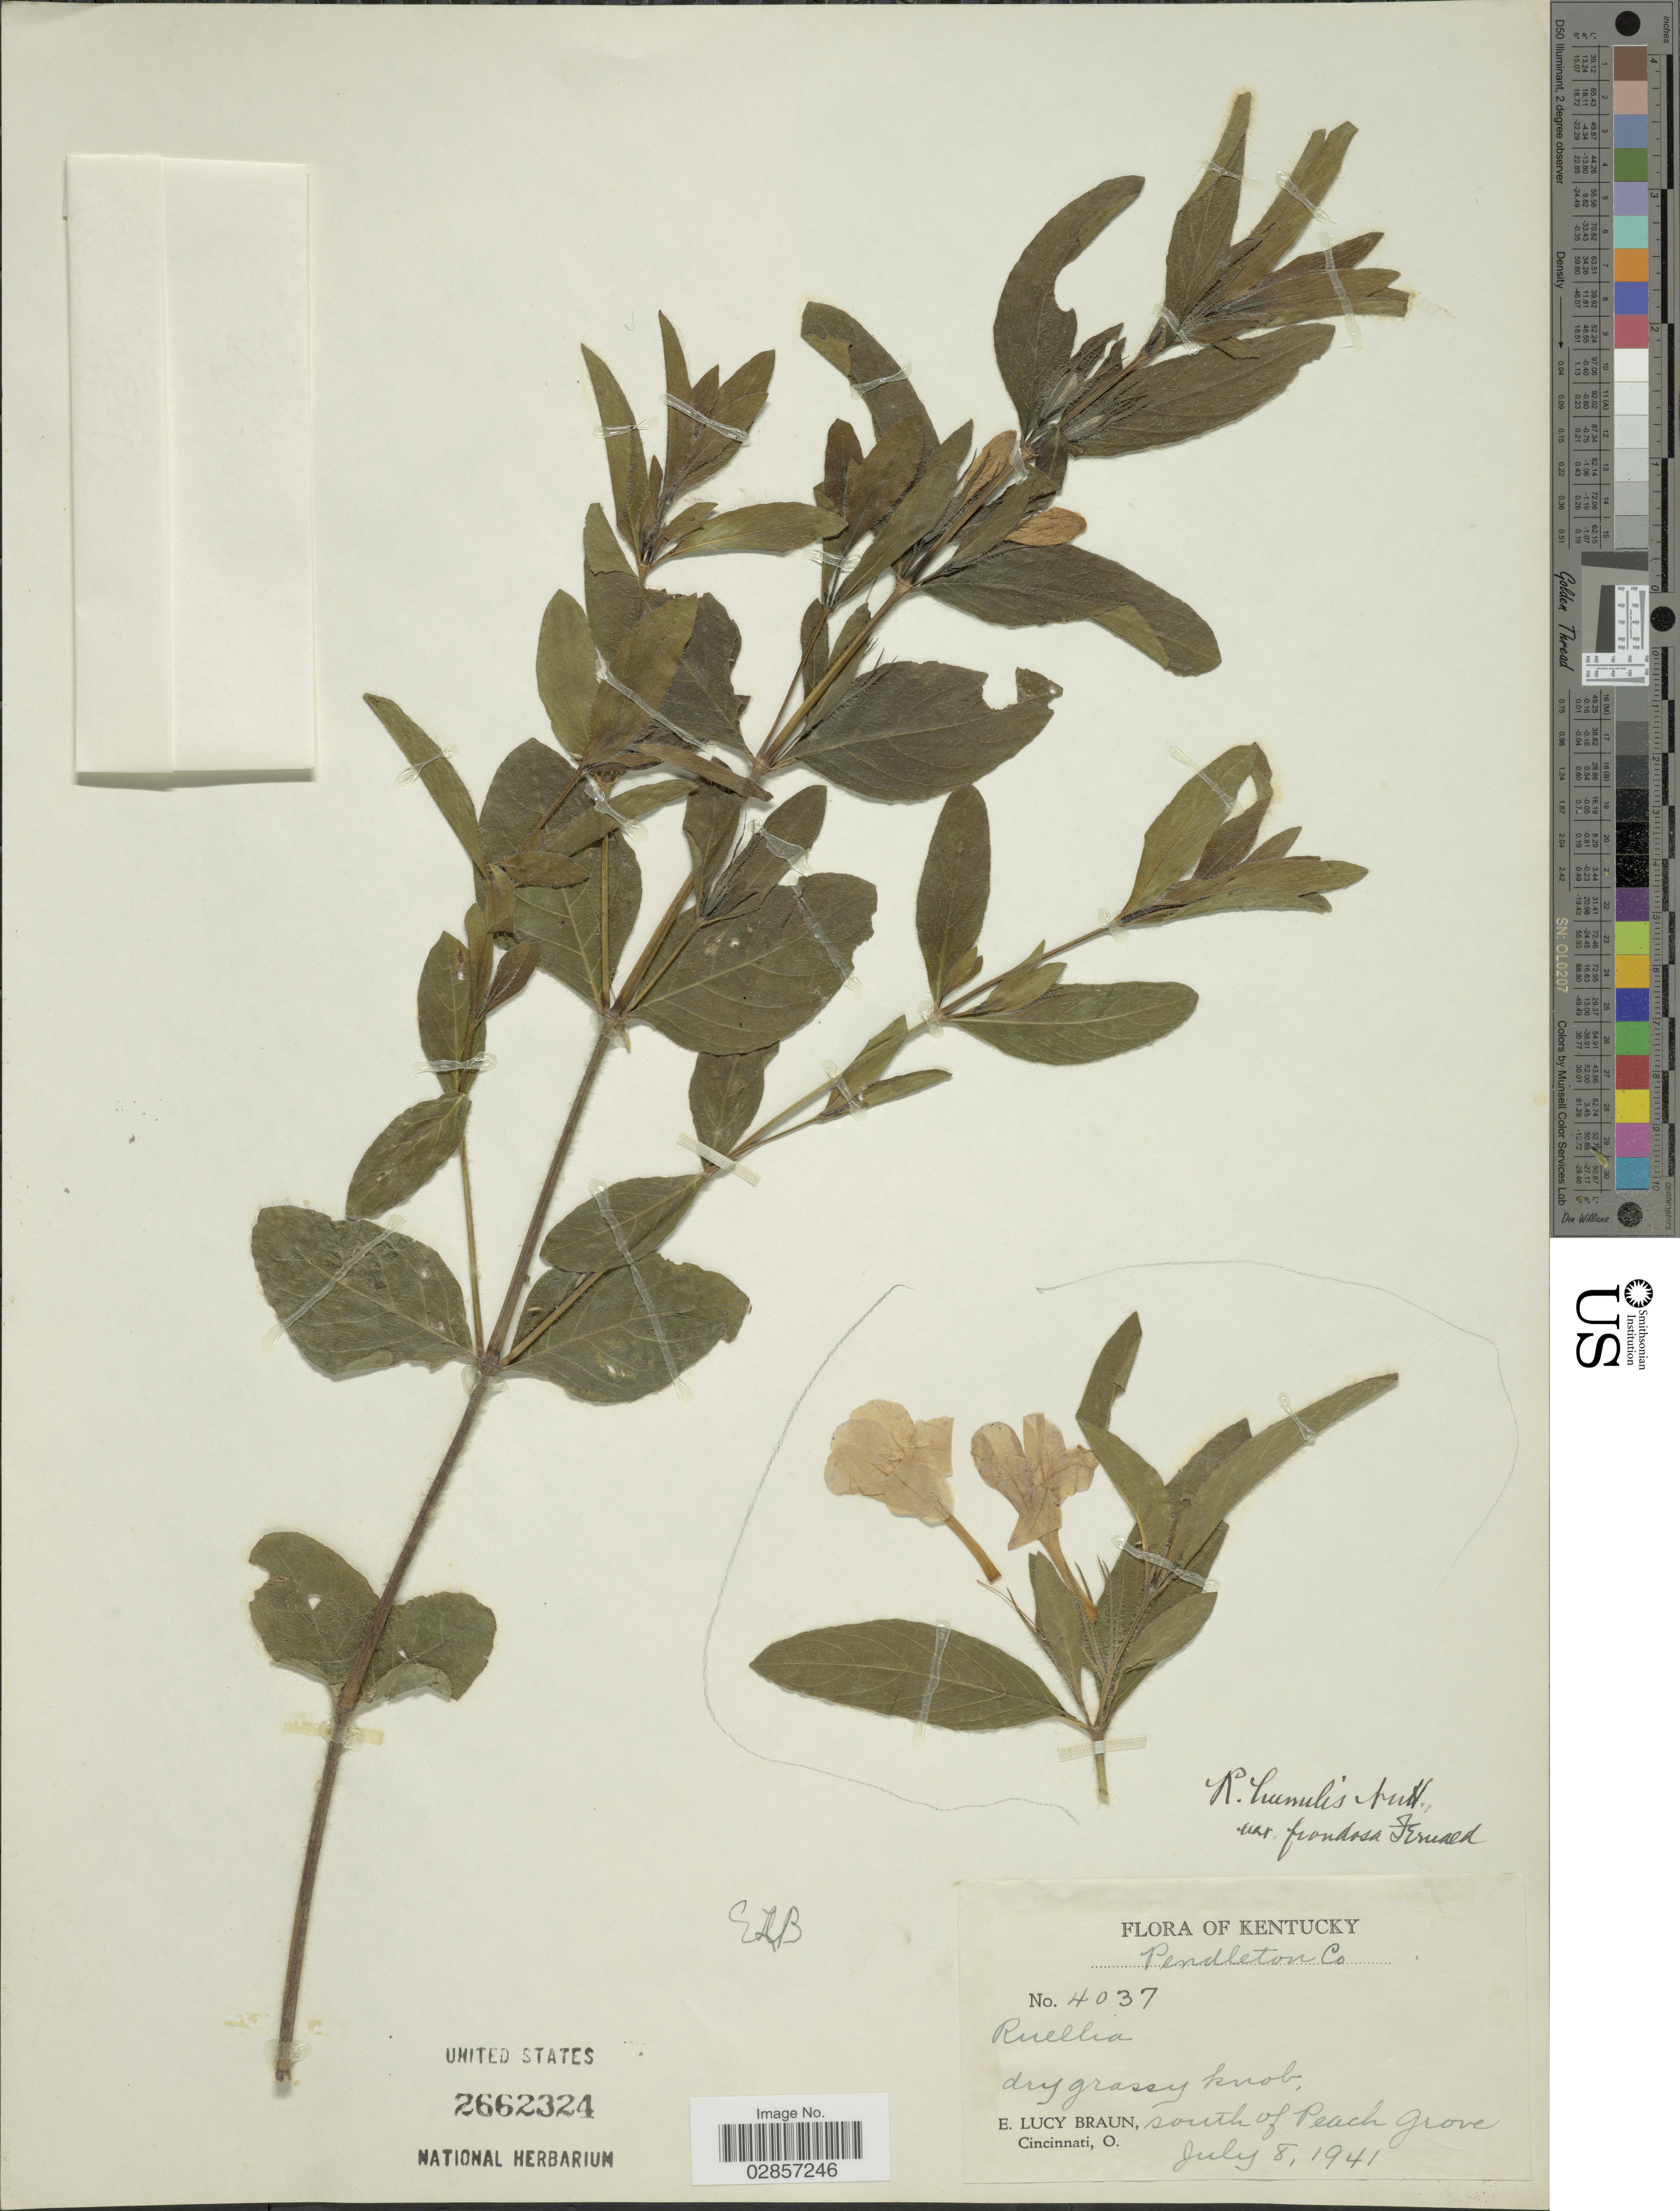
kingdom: Plantae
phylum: Tracheophyta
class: Magnoliopsida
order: Lamiales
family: Acanthaceae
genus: Ruellia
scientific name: Ruellia humilis var. frondosa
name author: Fernald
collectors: E. L. Braun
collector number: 4037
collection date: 1941-07-08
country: United States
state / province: Kentucky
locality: South of Peach Grove, Pendleton Co.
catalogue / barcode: US 2662324